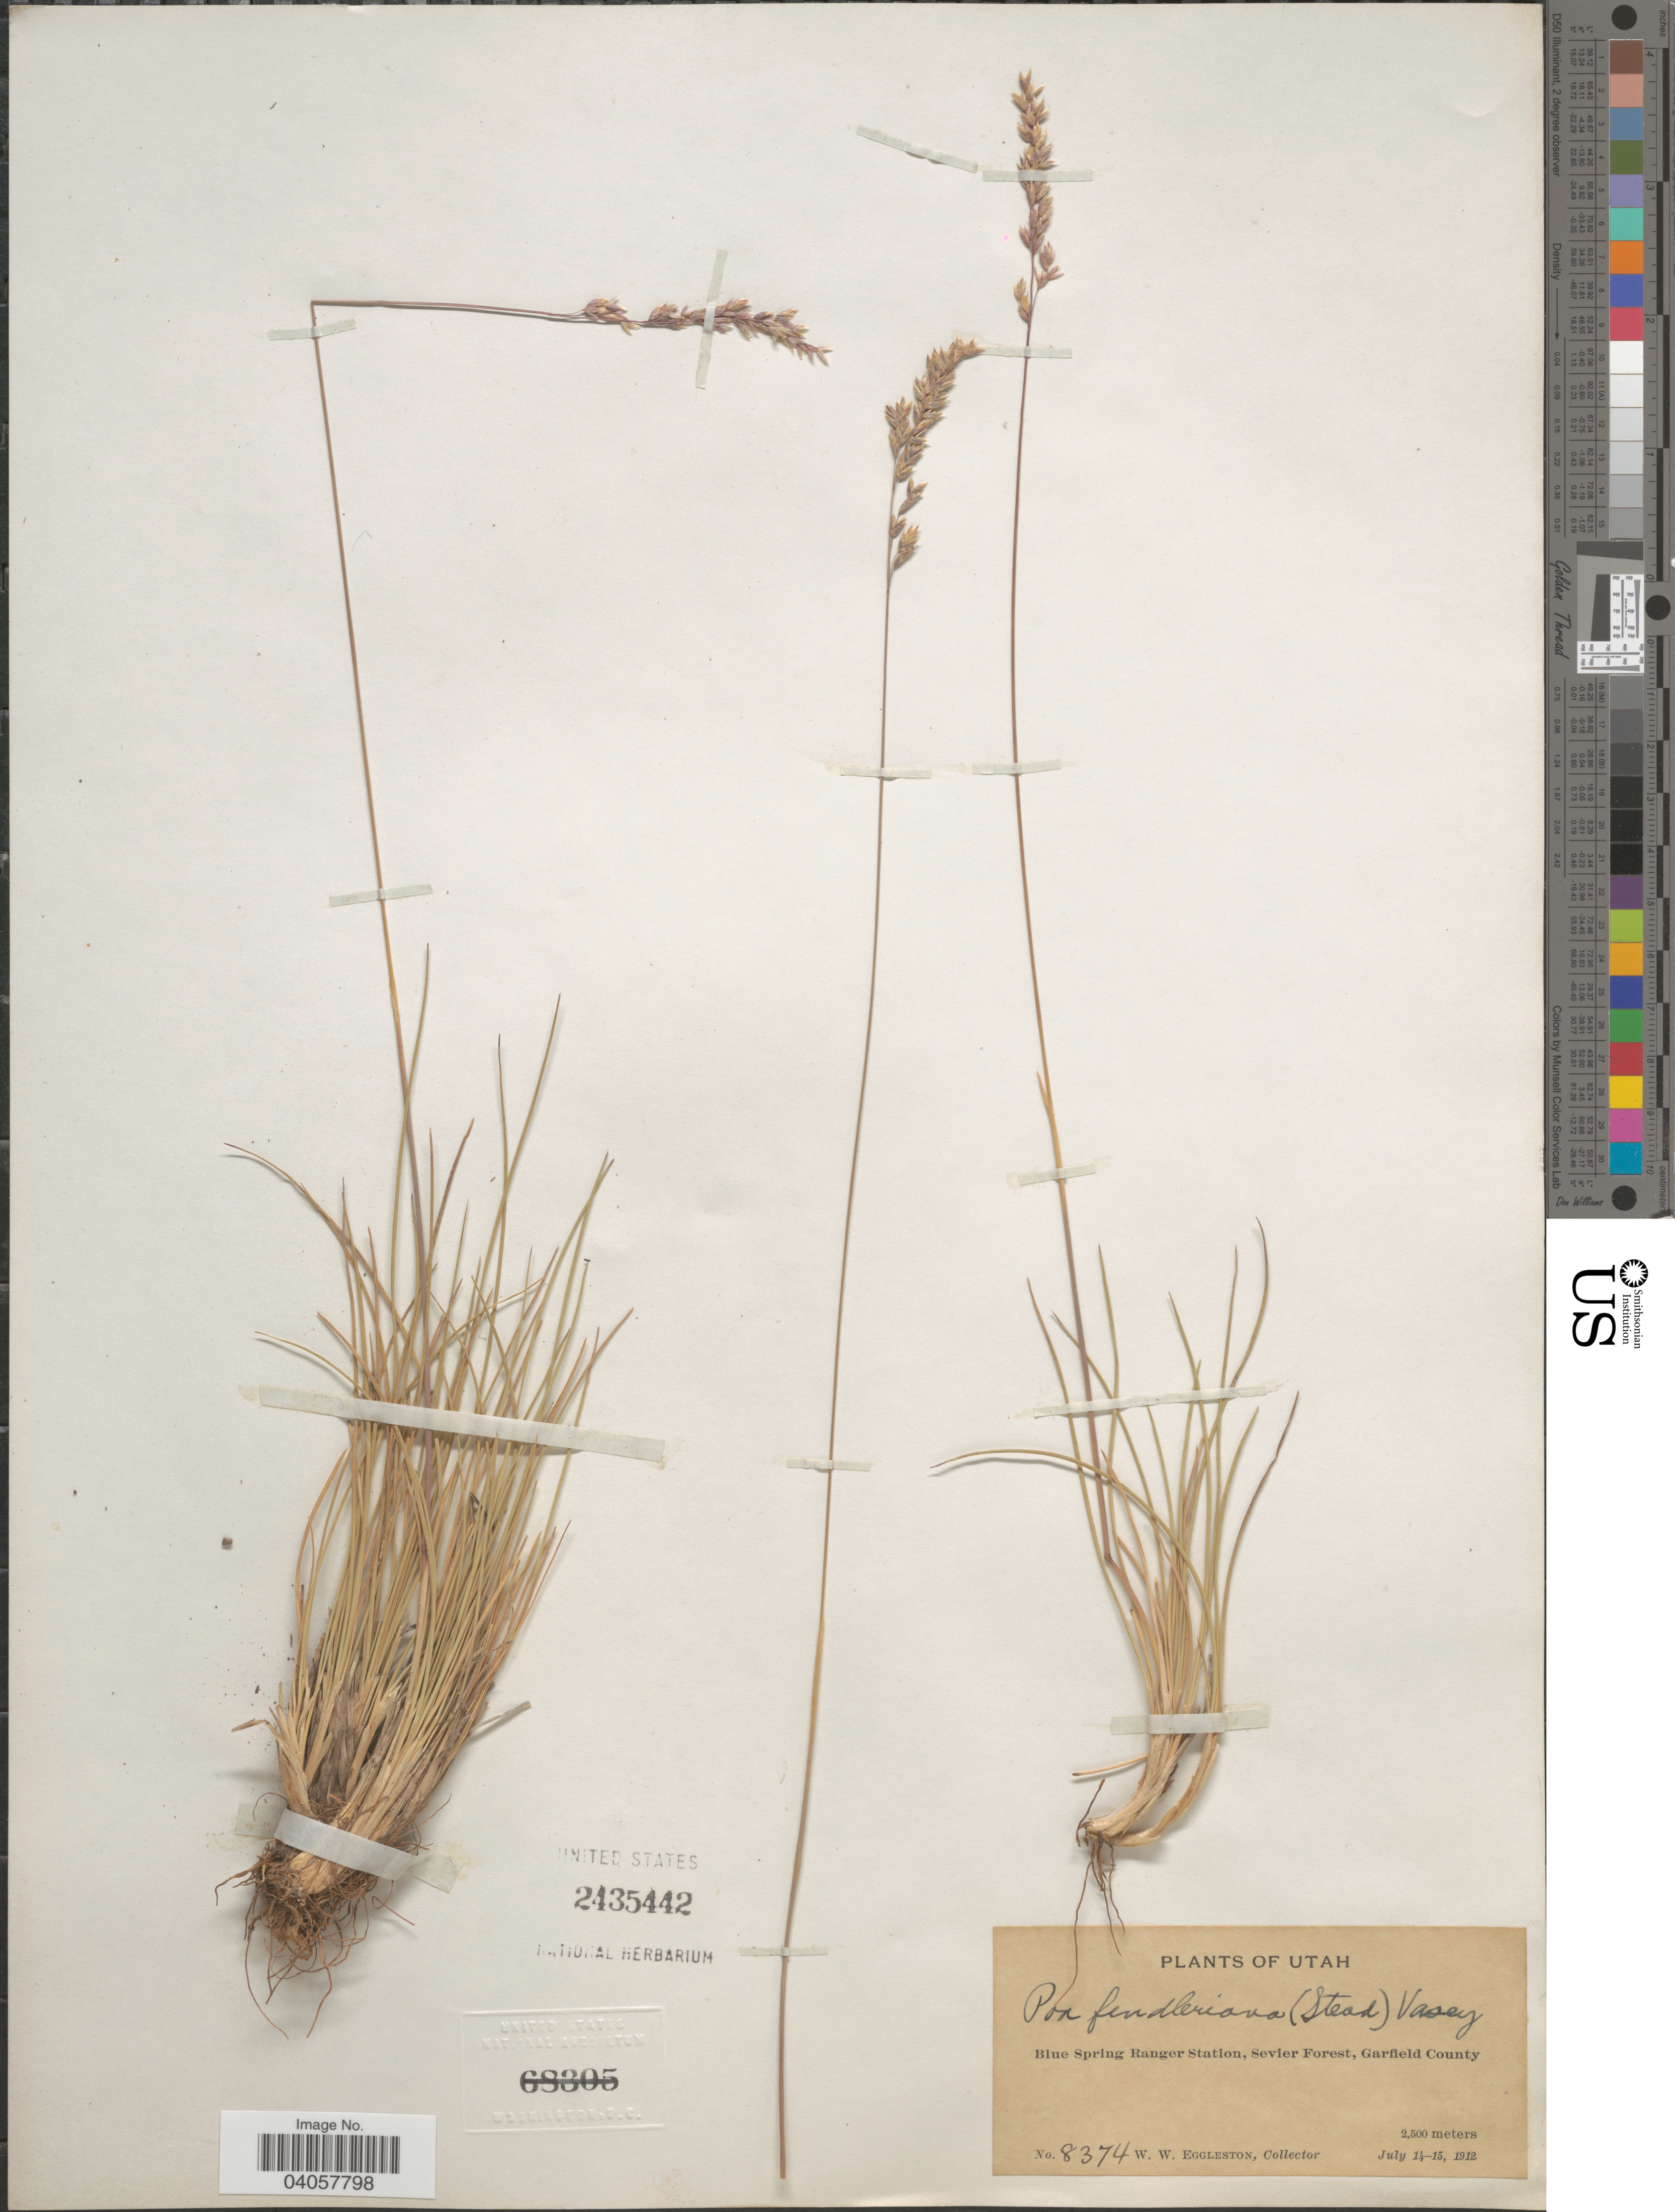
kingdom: Plantae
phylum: Tracheophyta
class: Liliopsida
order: Poales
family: Poaceae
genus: Poa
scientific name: Poa fendleriana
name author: (Steud.) Vasey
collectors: W. W. Eggleston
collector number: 8374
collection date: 1912-07-14/1912-07-15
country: United States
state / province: Utah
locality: Blue Spring Ranger Station, Sevier Forest, Garfield County.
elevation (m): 2500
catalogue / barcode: US 2435442